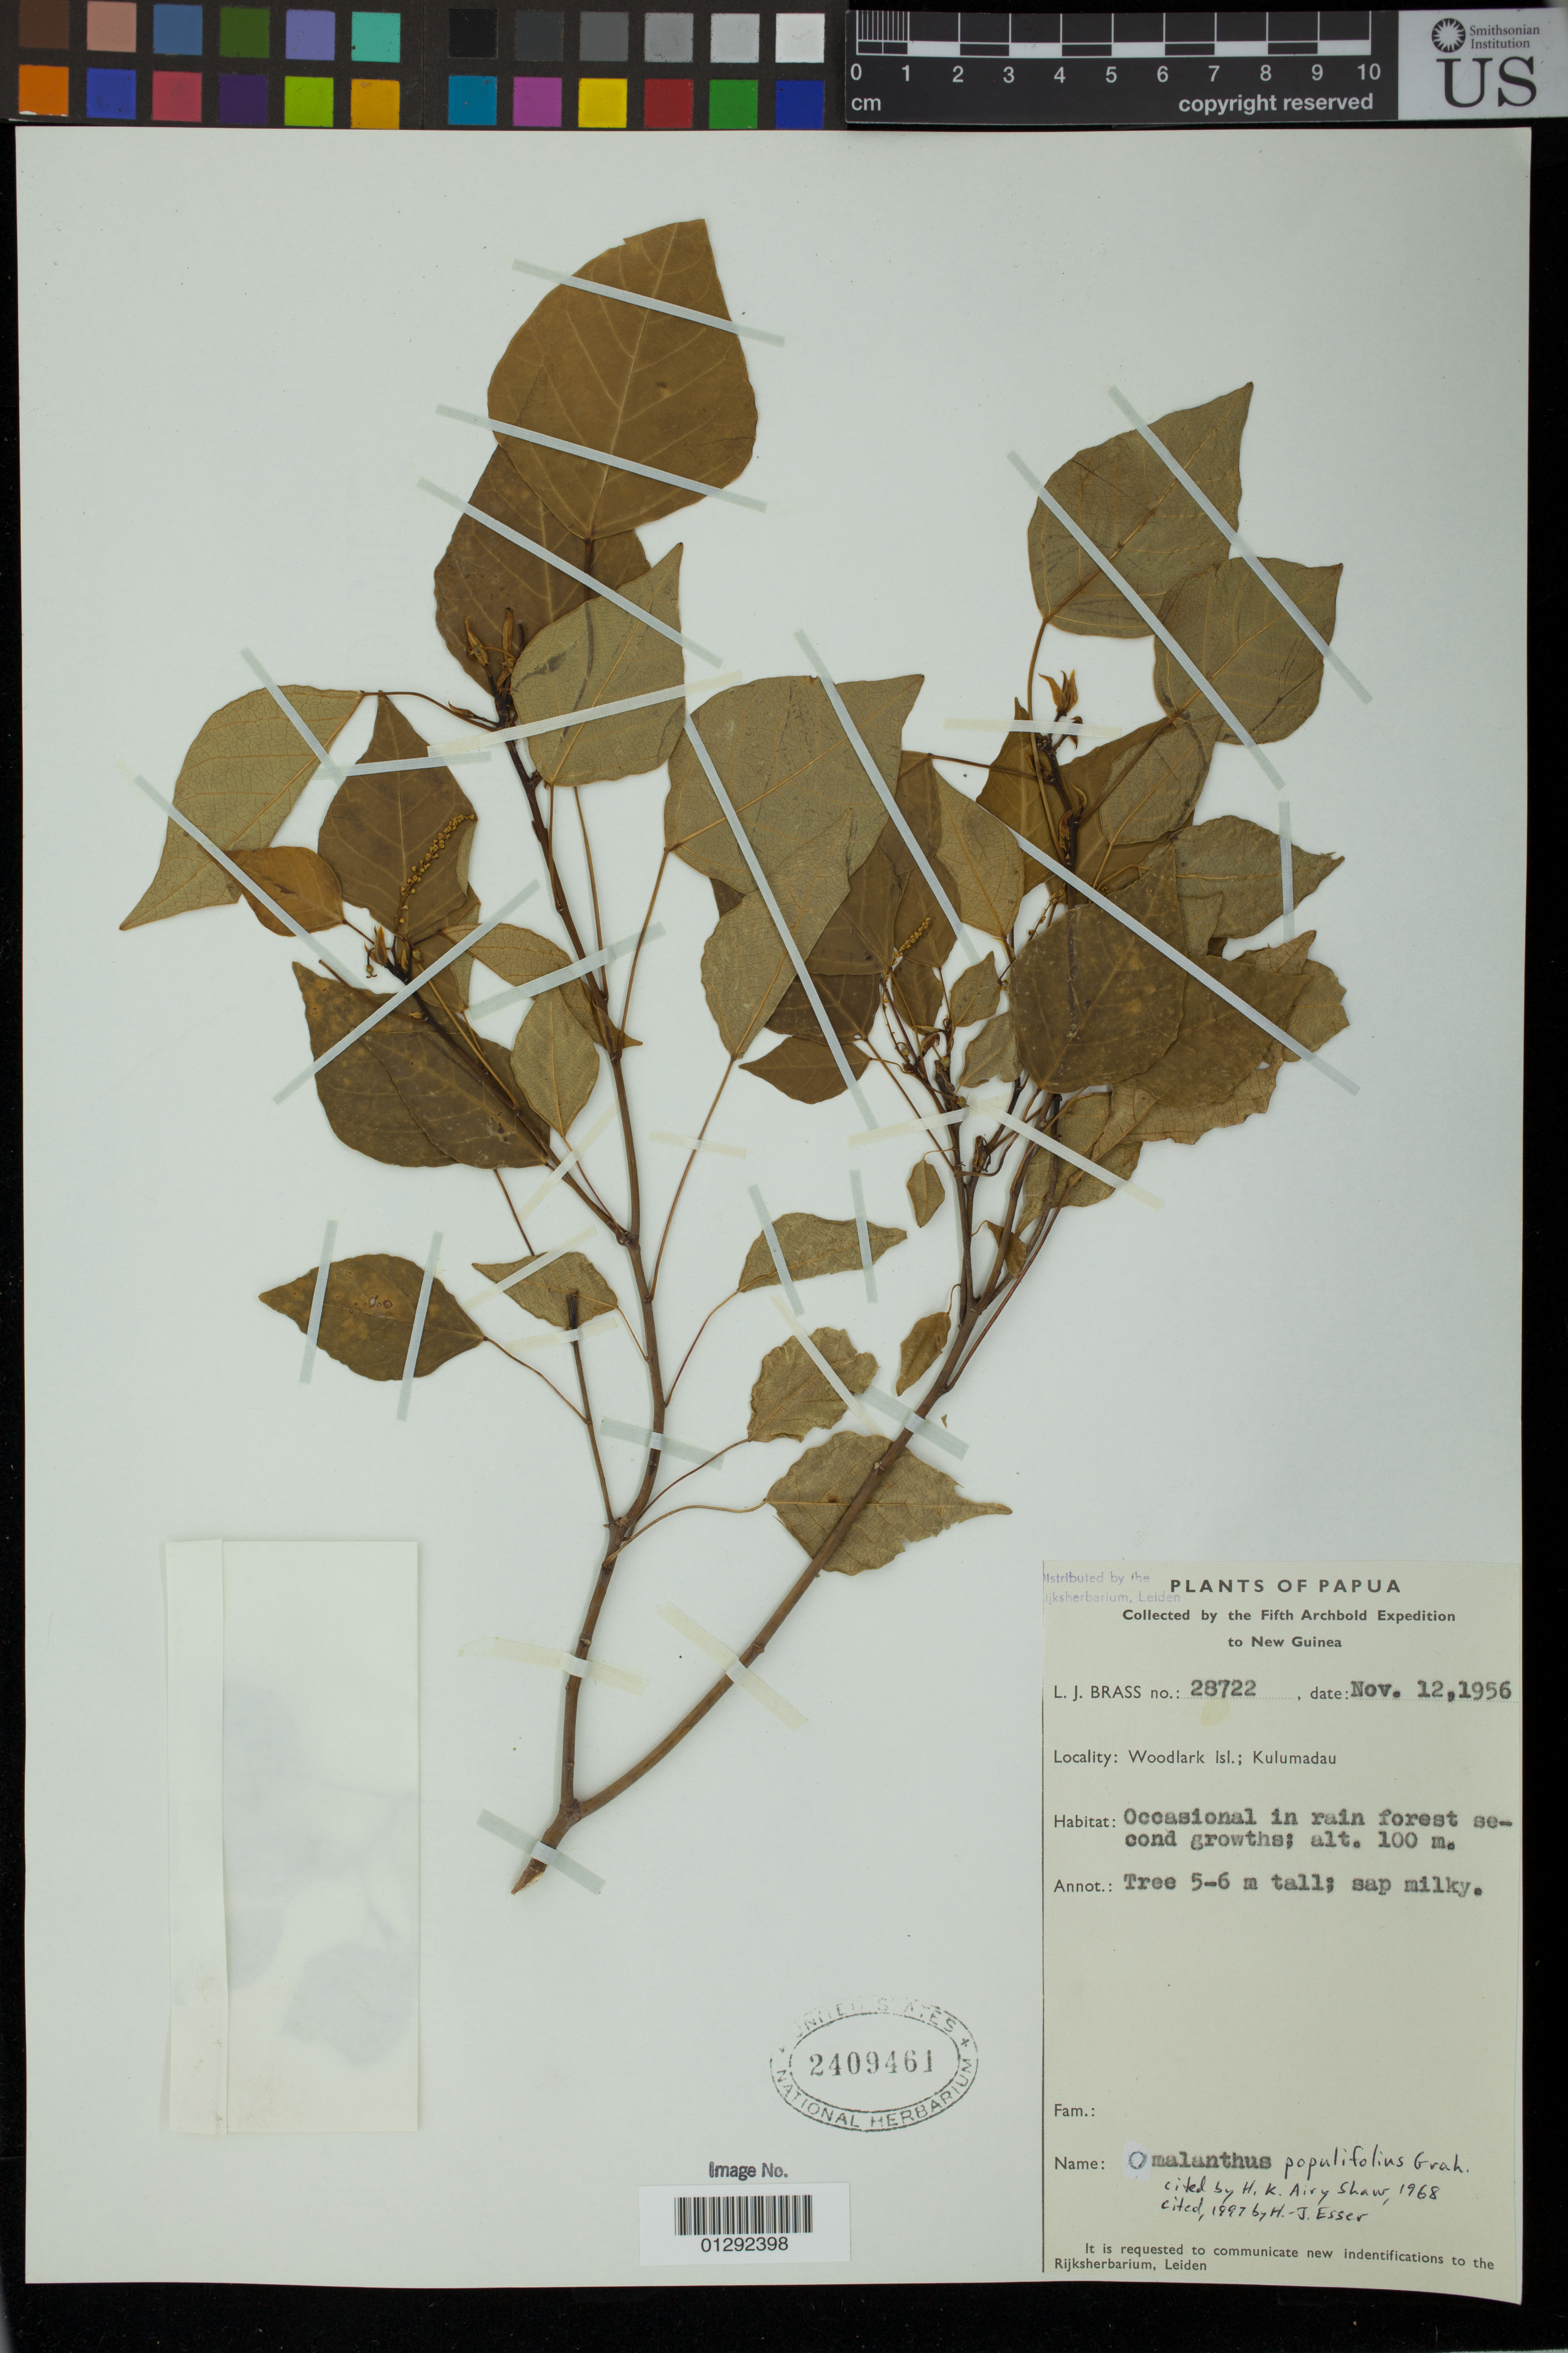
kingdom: Plantae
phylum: Tracheophyta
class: Magnoliopsida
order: Malpighiales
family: Euphorbiaceae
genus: Homalanthus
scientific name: Homalanthus populifolius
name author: Graham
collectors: L. J. Brass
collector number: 28722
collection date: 1956-11-12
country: Papua New Guinea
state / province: Milne Bay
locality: Woodlark Isl.; Kulumadau.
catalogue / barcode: US 2409461